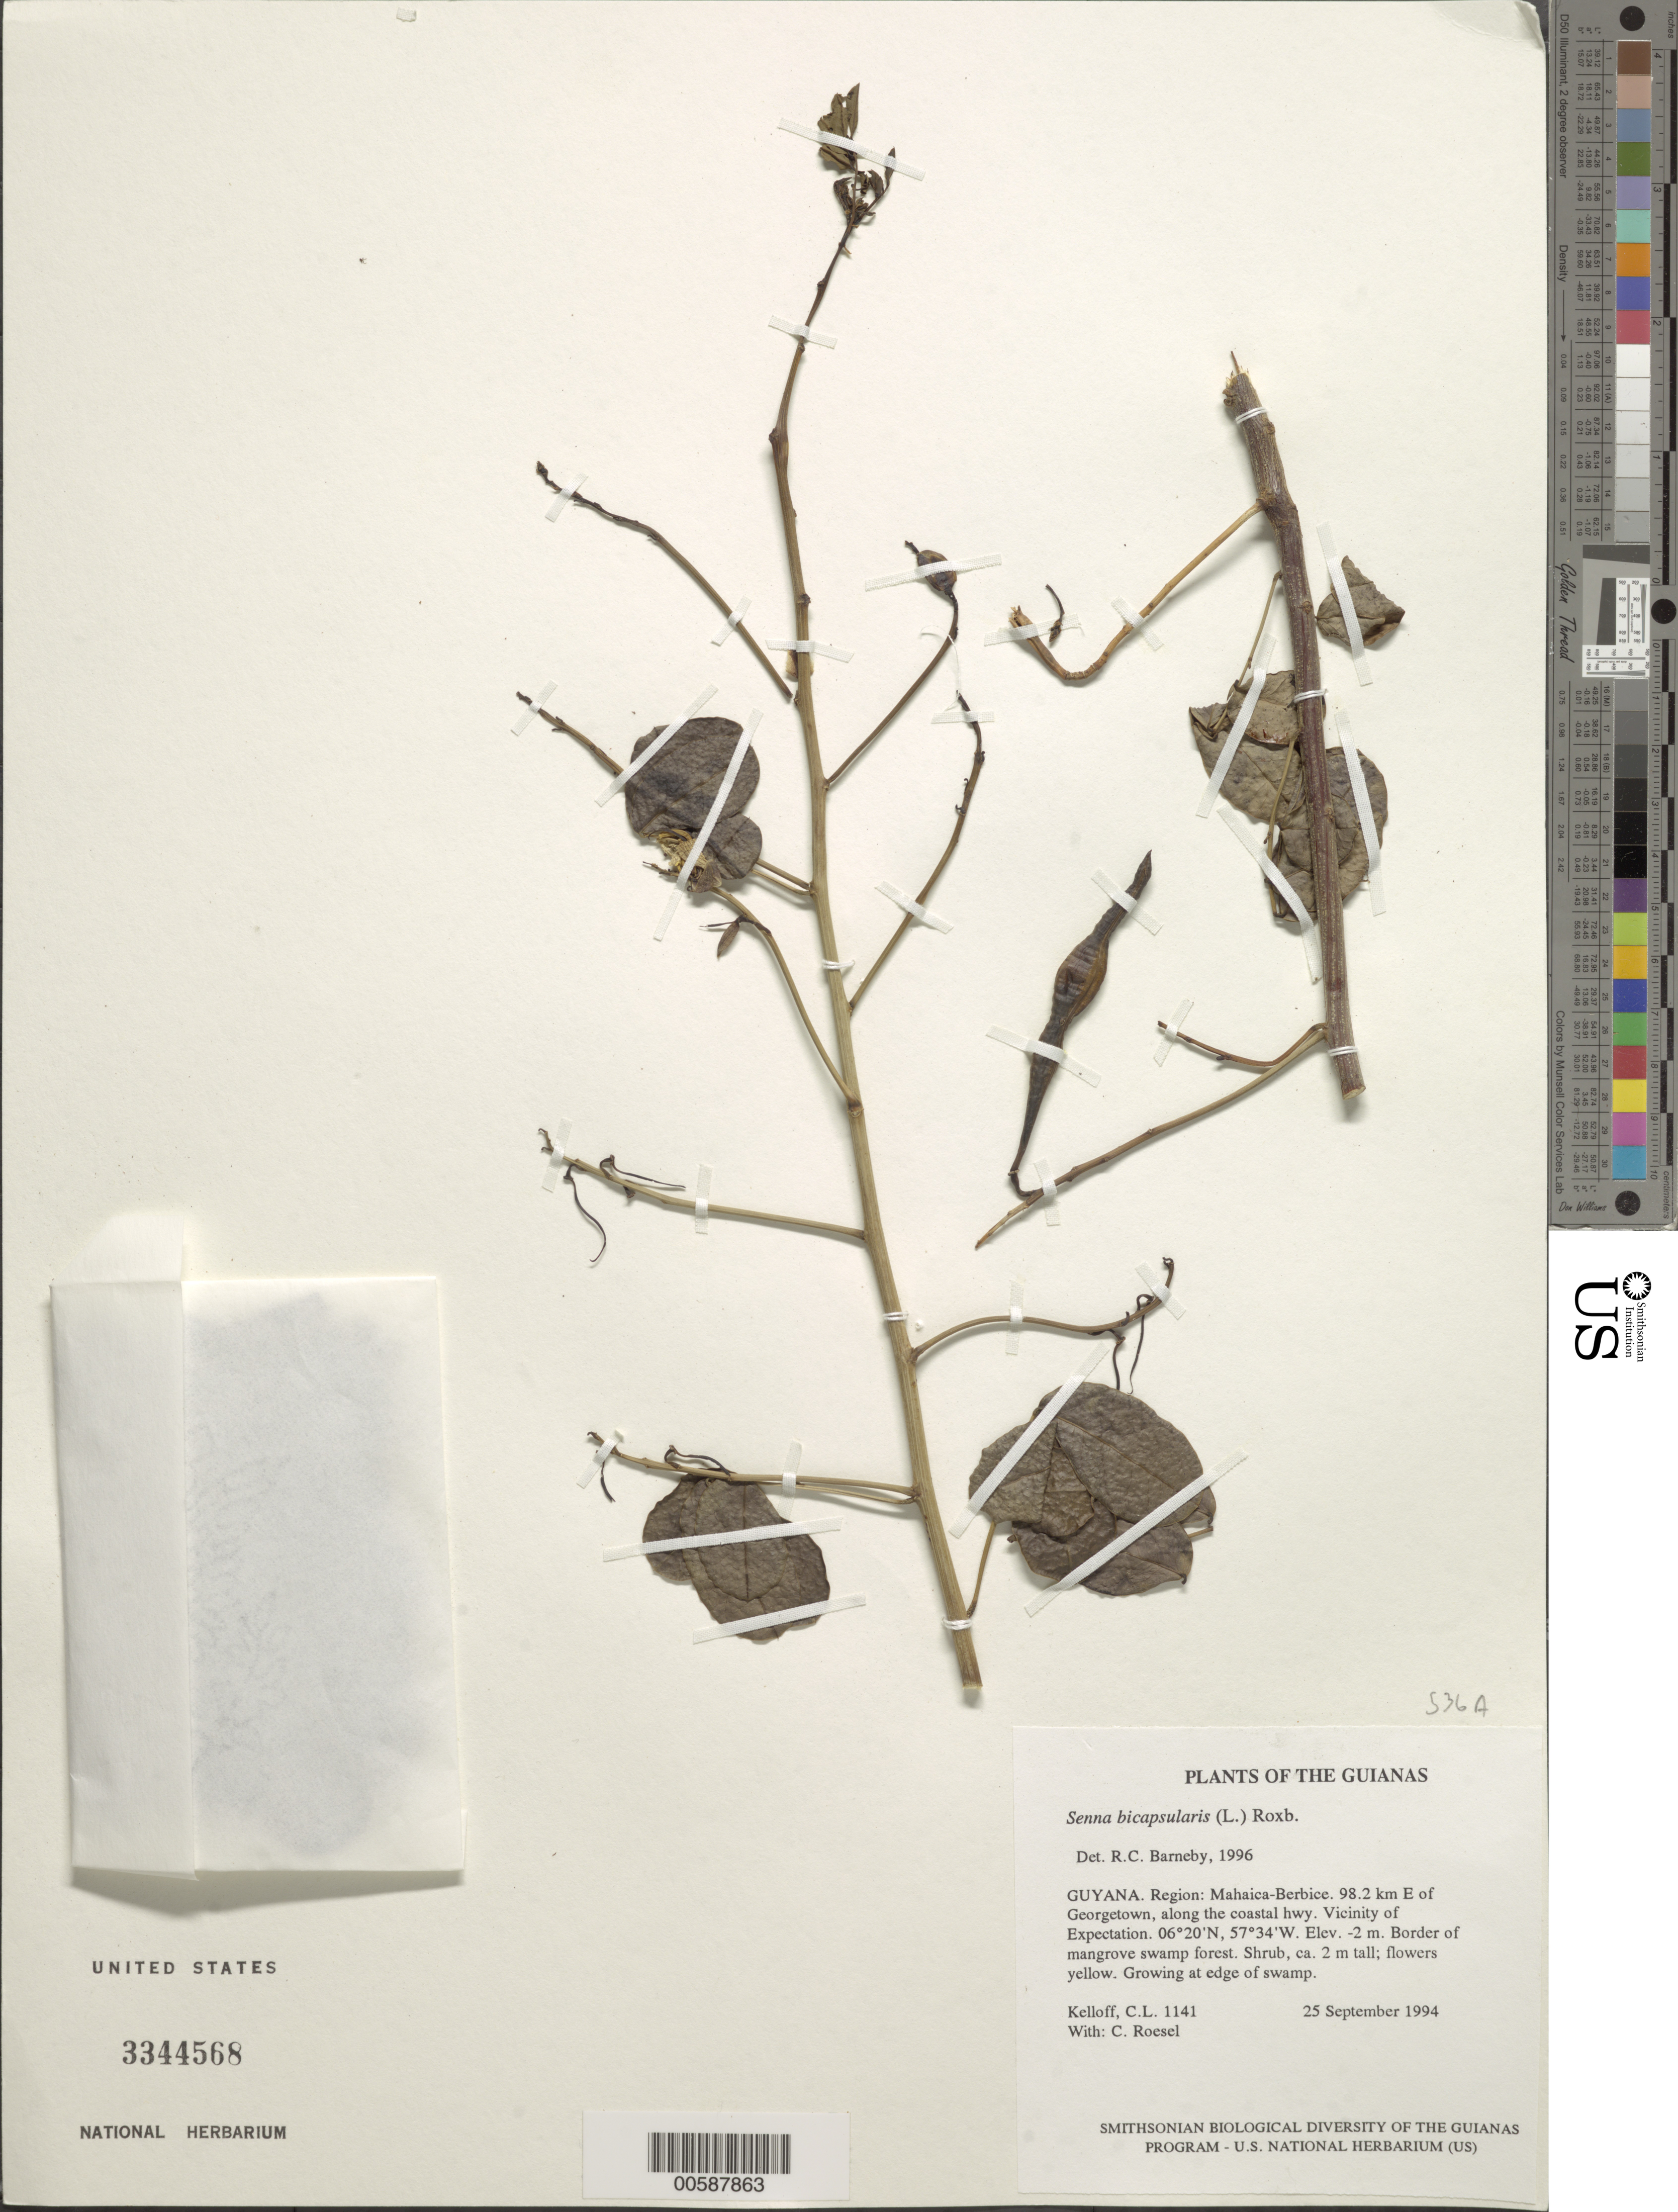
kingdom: Plantae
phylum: Tracheophyta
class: Magnoliopsida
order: Fabales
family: Fabaceae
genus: Senna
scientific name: Senna bicapsularis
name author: (L.) Roxb.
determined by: Barneby, Rupert C., (NY)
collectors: C. L. Kelloff & C. S. Roesel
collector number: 1141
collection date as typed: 25 September 1994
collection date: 1994-09-25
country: Guyana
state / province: Mahaica-Berbice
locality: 98.2 km E of Georgetown, along the coastal hwy. Vicinity of Expectation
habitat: Border of mangrove swamp forest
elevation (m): -2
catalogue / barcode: US 3344568